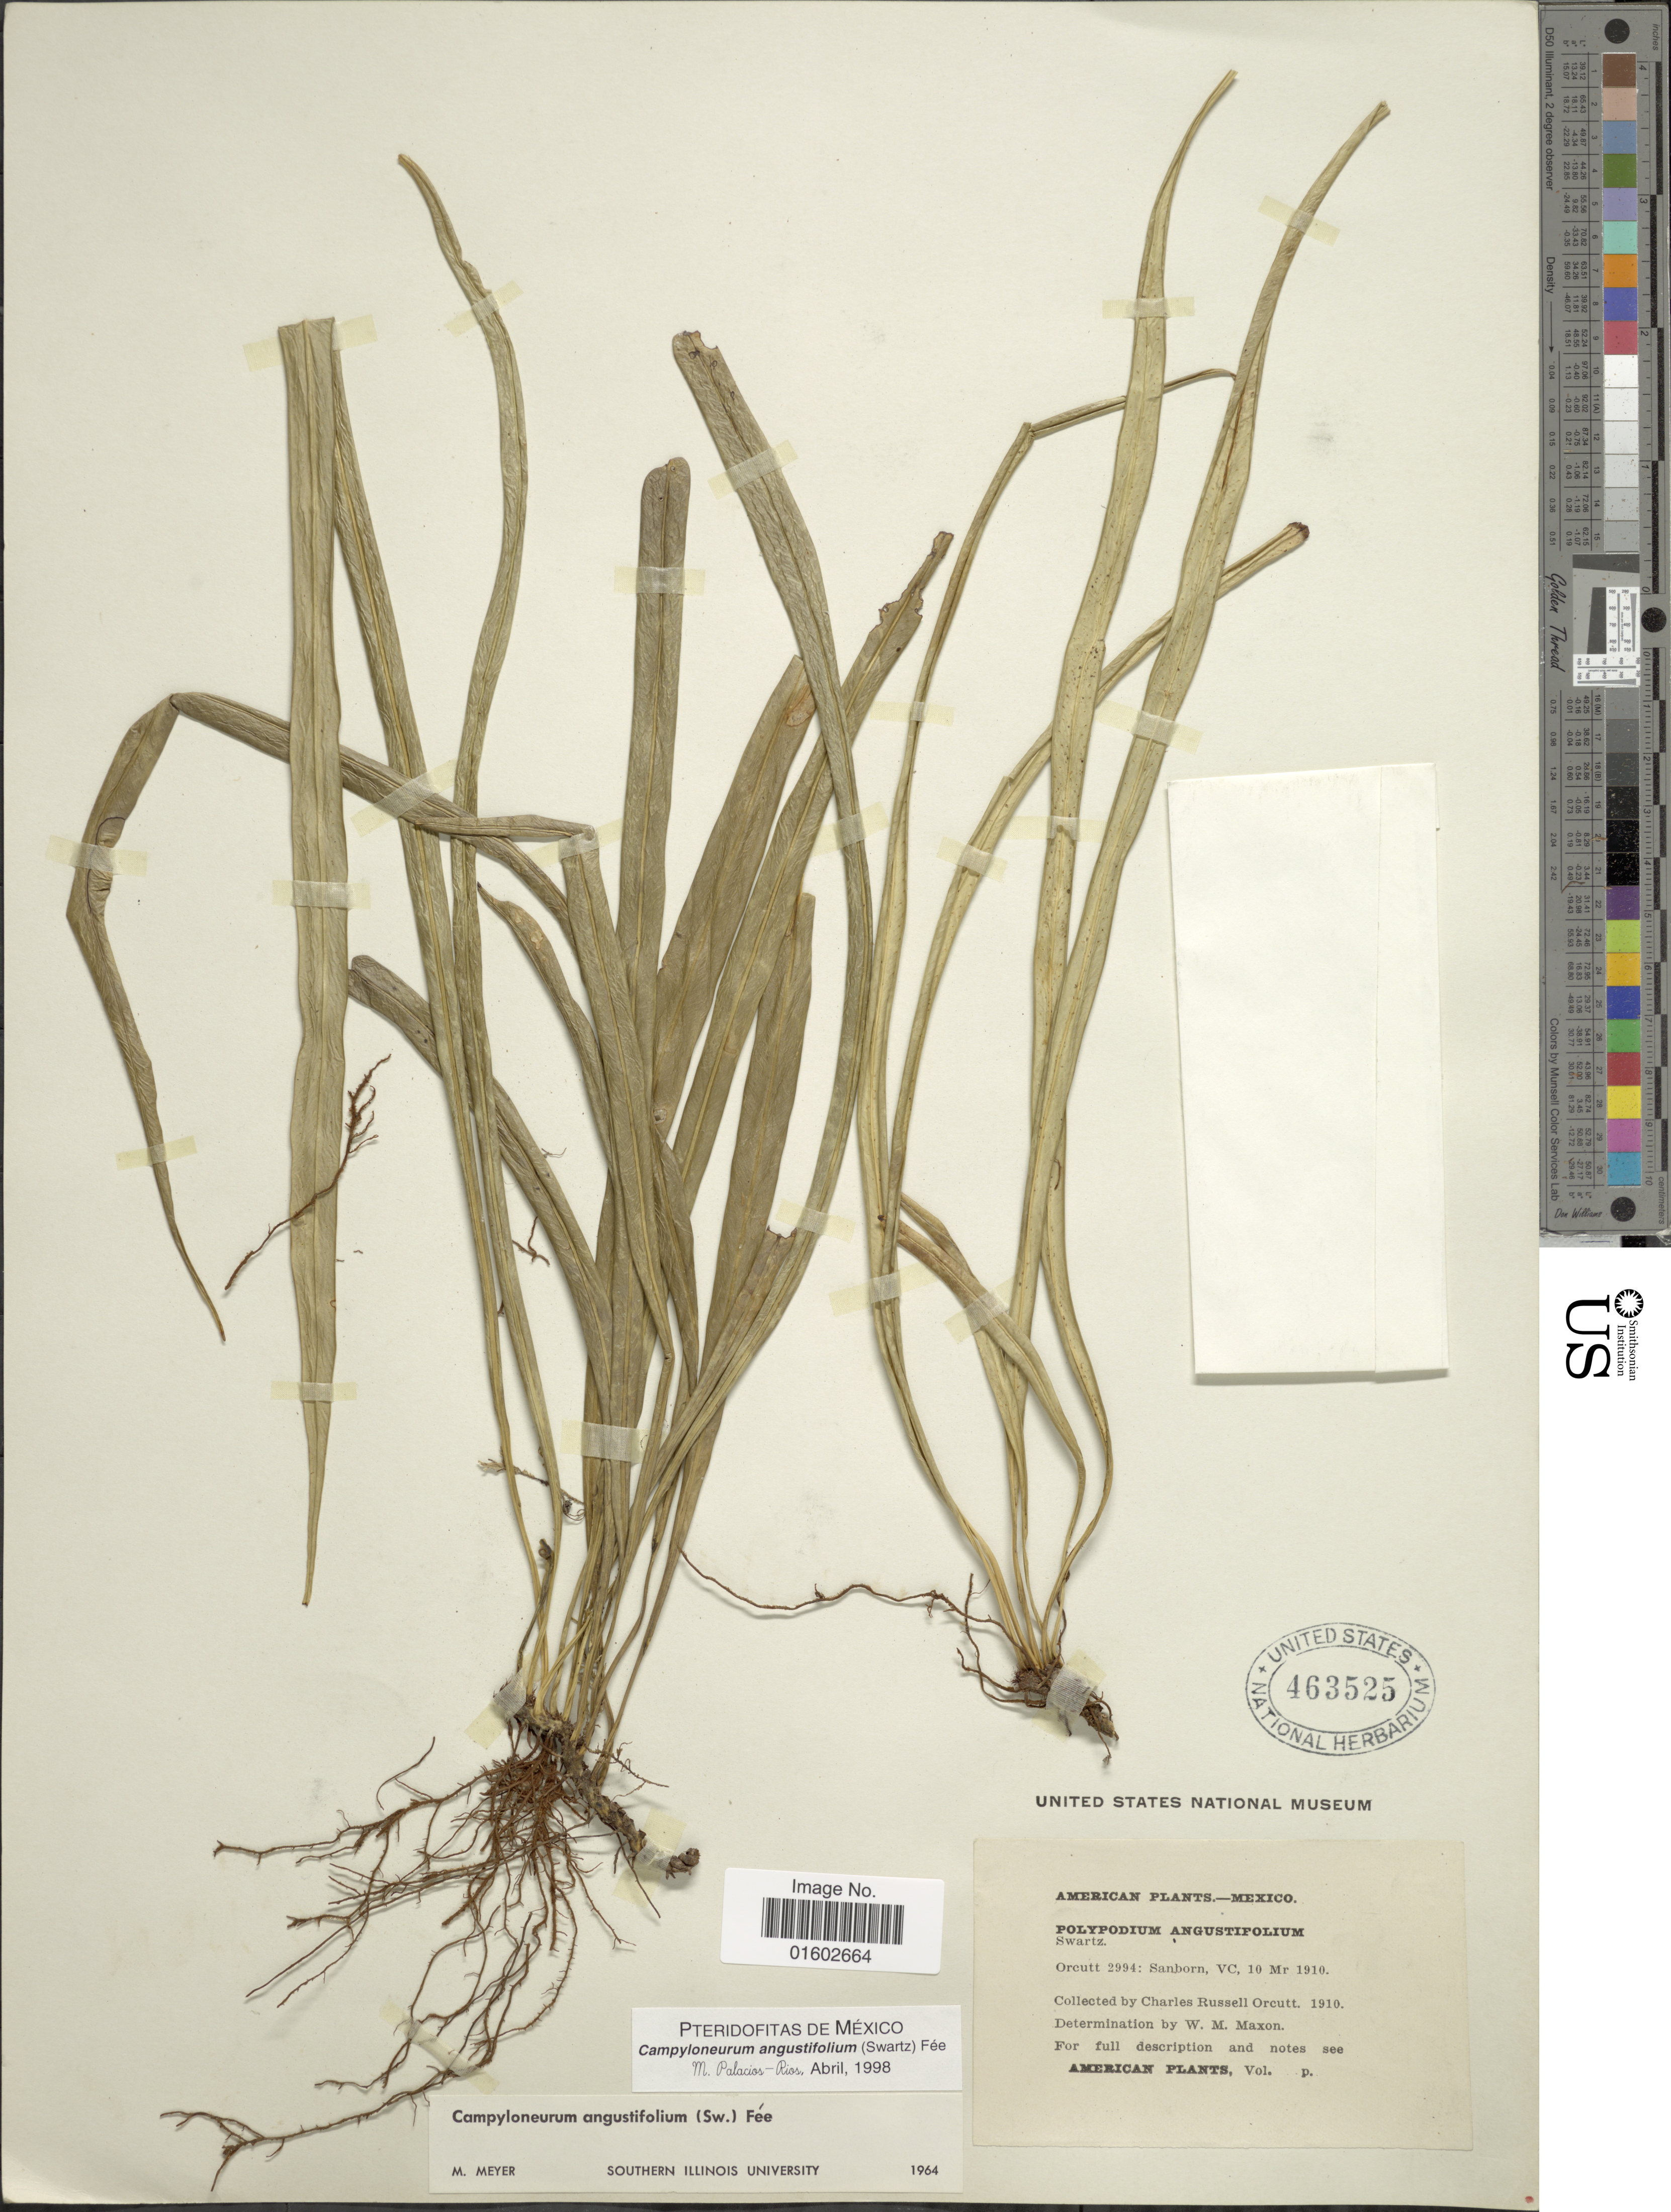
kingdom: Plantae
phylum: Tracheophyta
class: Polypodiopsida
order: Polypodiales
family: Polypodiaceae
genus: Campyloneurum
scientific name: Campyloneurum angustifolium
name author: (Sw.) Fée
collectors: C. R. Orcutt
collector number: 2994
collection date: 1910-03-10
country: Mexico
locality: American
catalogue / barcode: US 463525